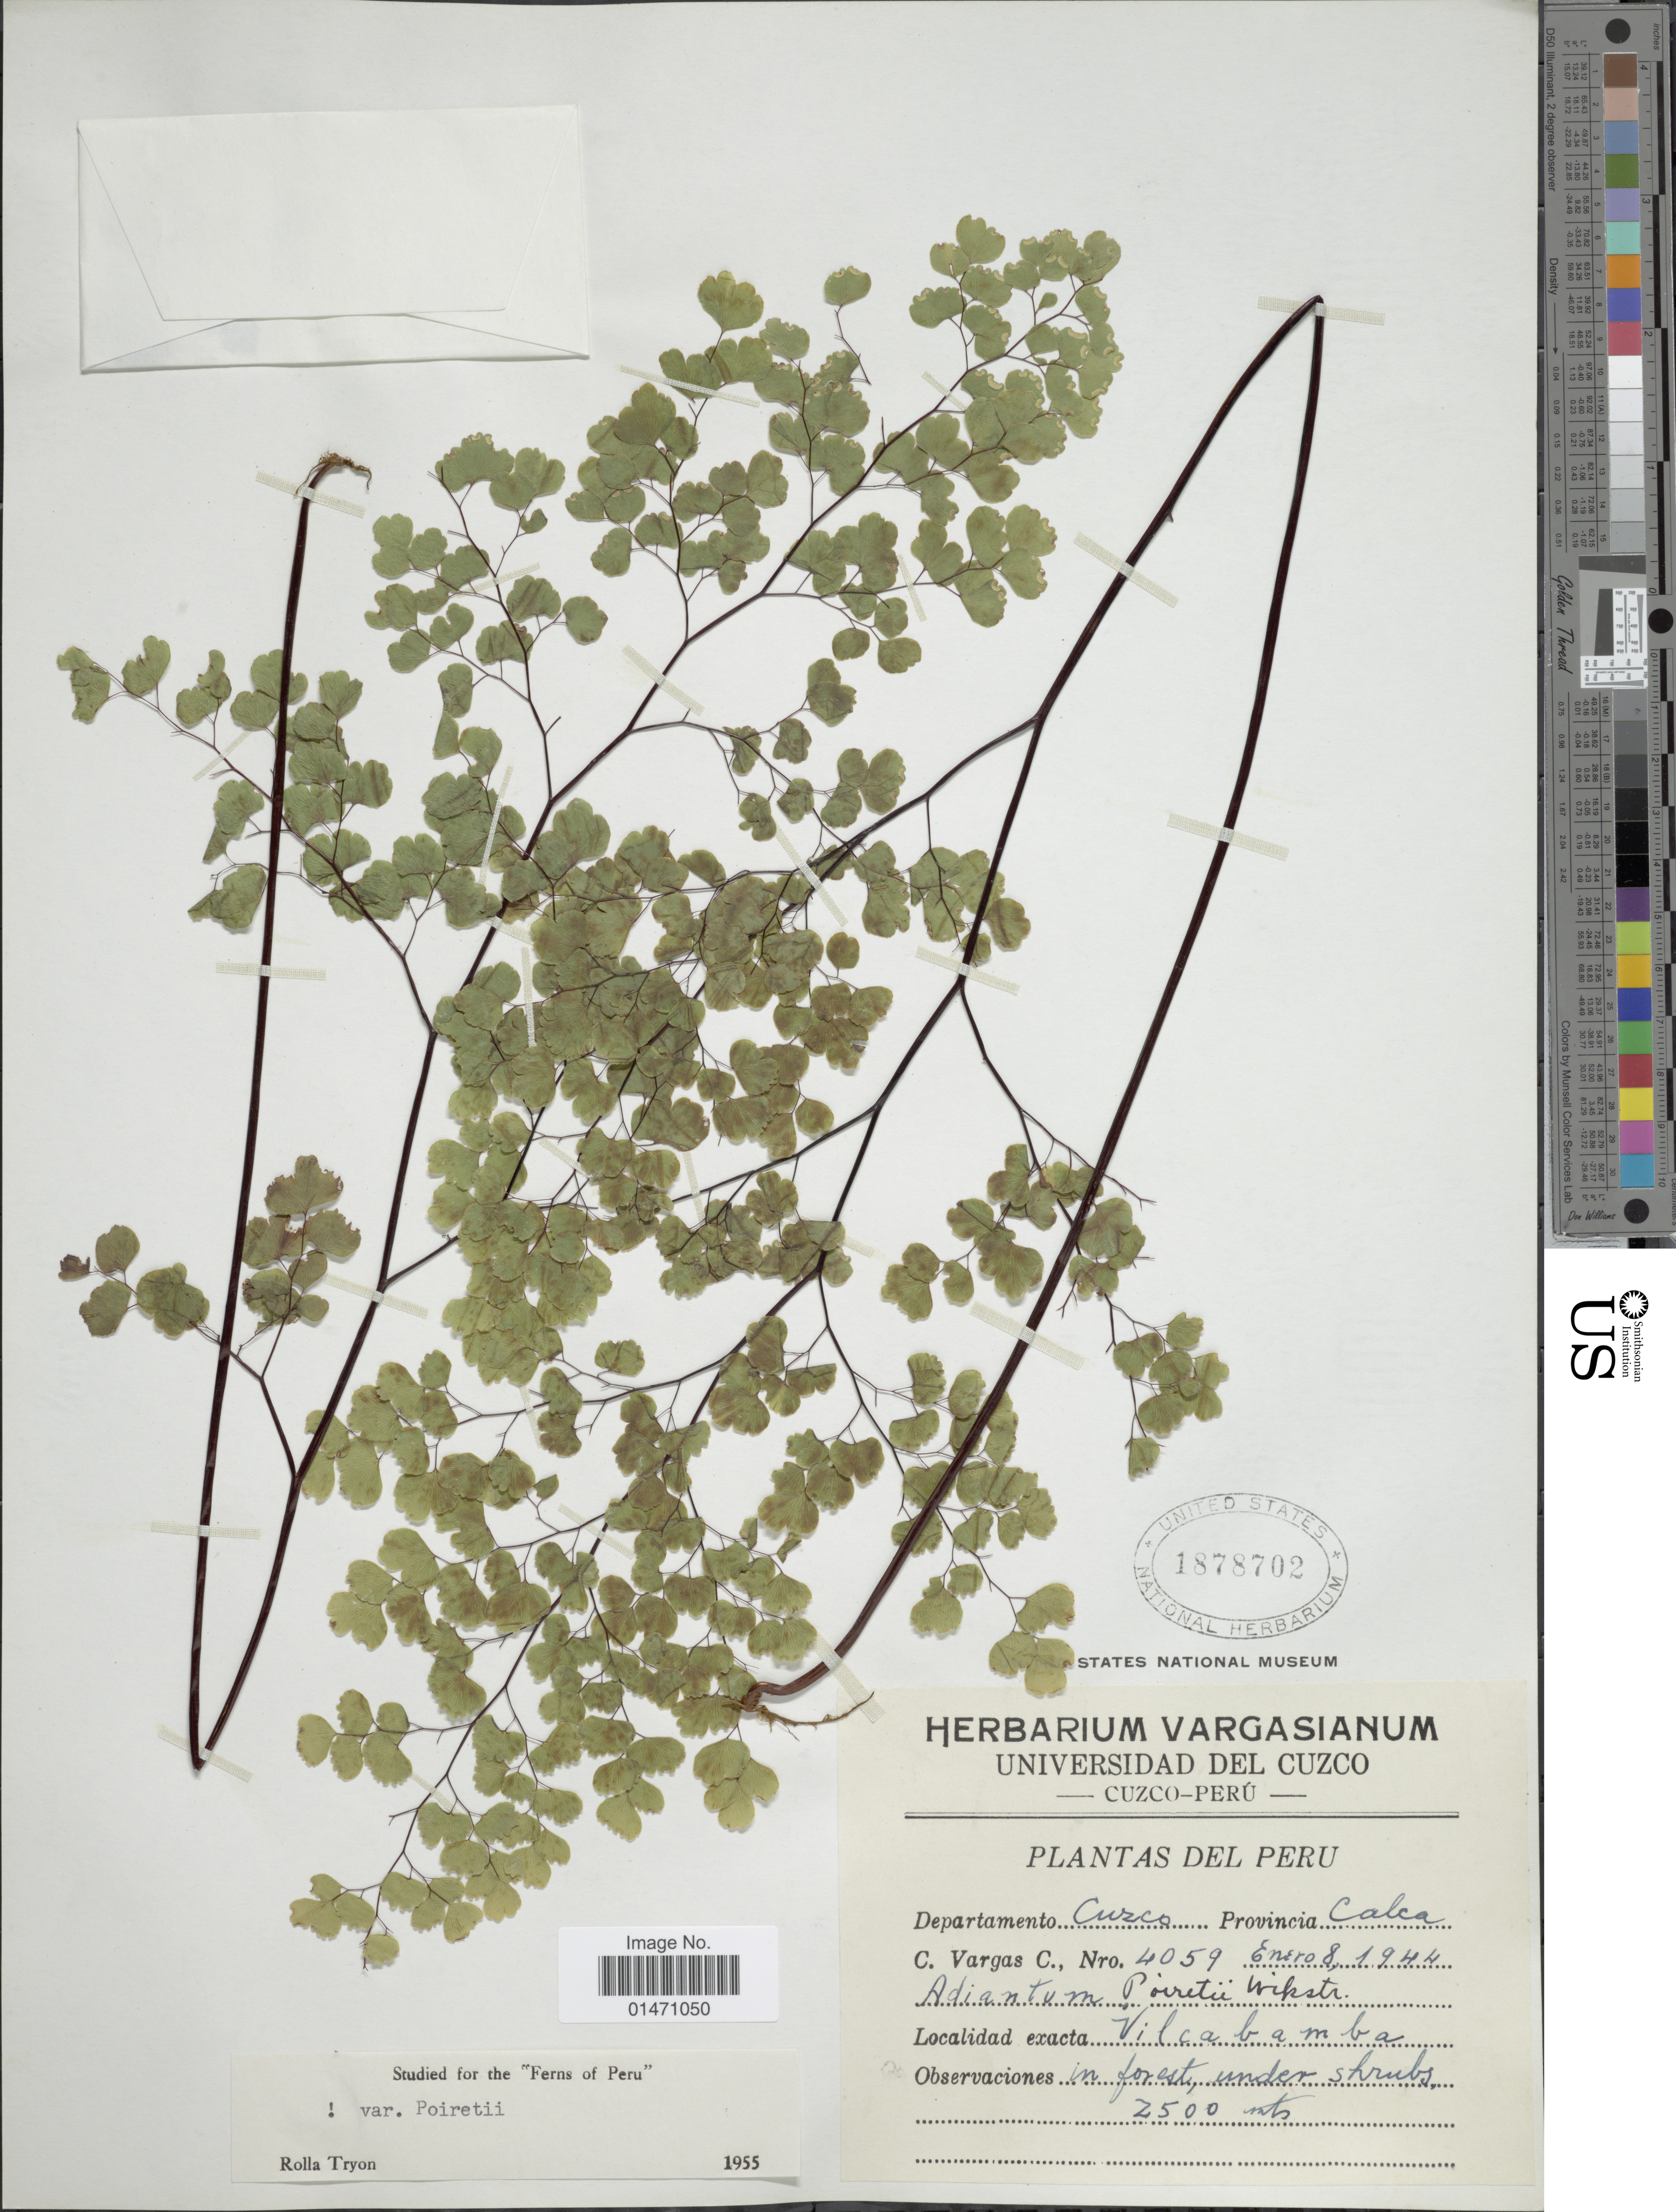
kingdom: Plantae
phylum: Tracheophyta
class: Polypodiopsida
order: Polypodiales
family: Pteridaceae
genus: Adiantum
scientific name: Adiantum poiretii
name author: Wikstr.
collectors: C. Vargas Calderón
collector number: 4059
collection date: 1944-01-08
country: Peru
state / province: Cusco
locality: Plantas del Peru, Departamento Cuzco, Provincia Calca, Vilcabamba, in forest, under shrubs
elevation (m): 2500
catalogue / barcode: US 1878702